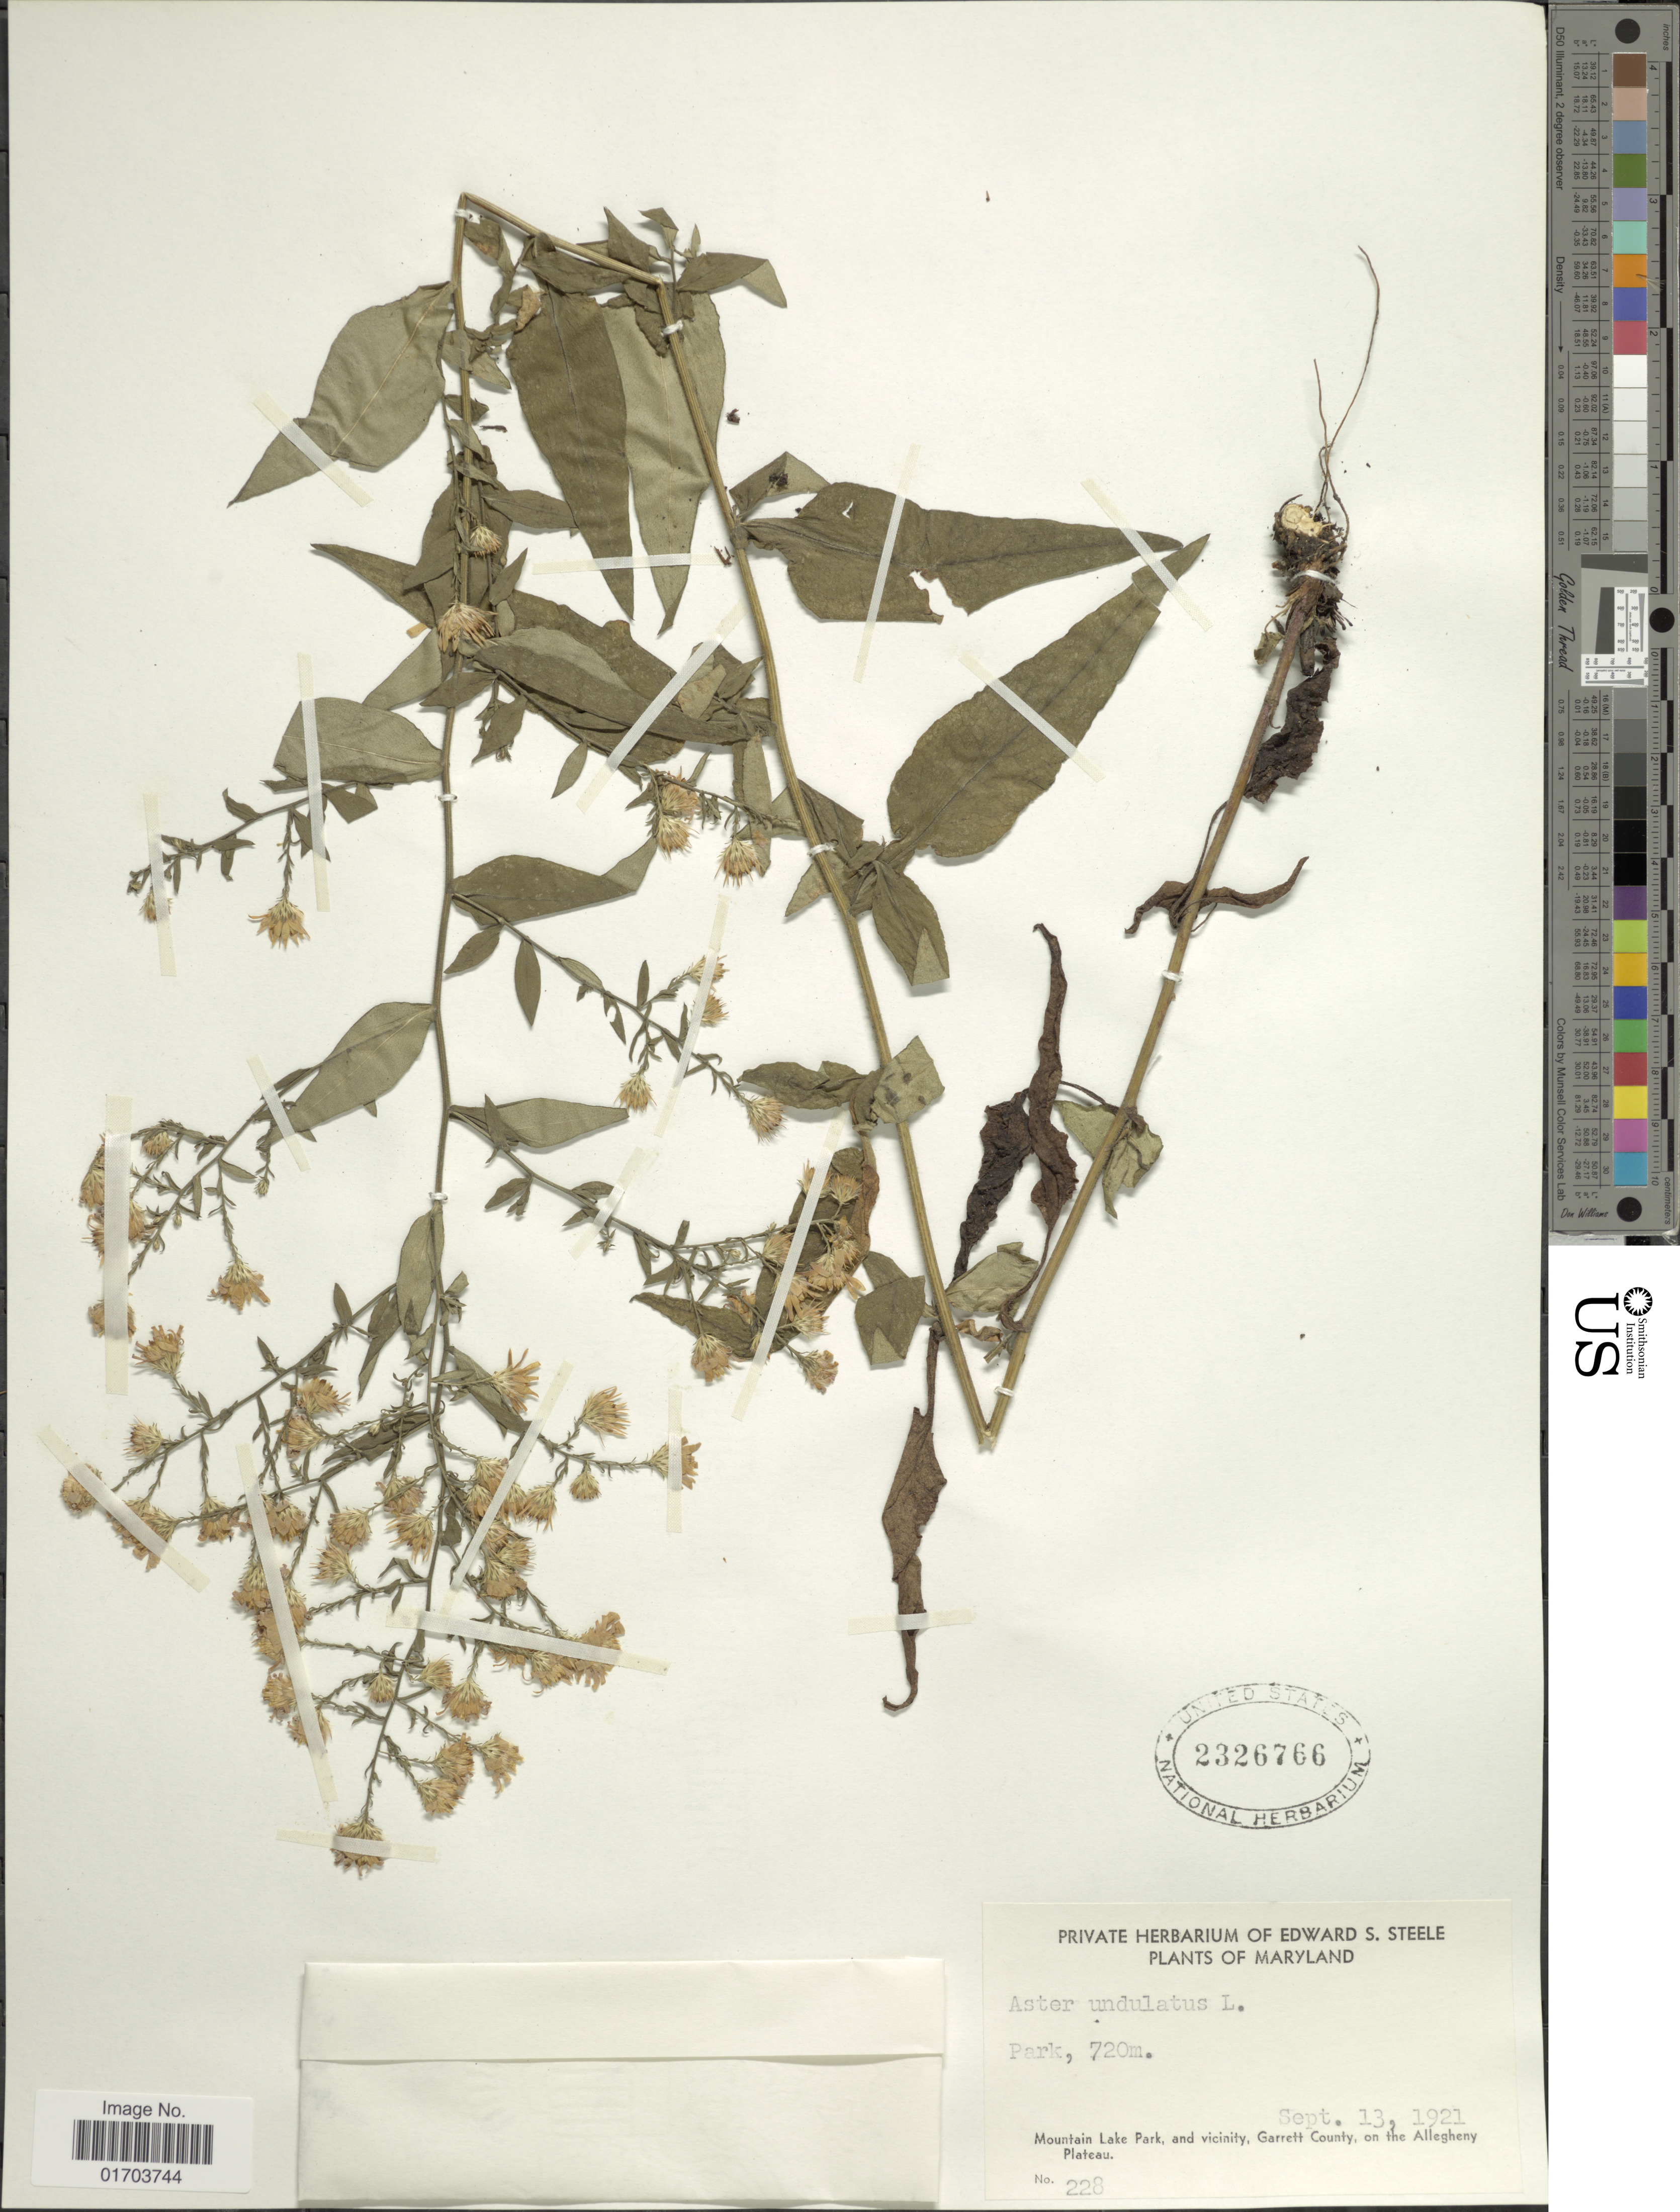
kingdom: Plantae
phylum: Tracheophyta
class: Magnoliopsida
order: Asterales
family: Asteraceae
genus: Symphyotrichum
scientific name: Symphyotrichum undulatum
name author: (L.) G.L. Nesom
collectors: ex herb. Edward S. Steele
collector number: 228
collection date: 1921-09-13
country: United States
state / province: Maryland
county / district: Garrett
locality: Park, Mountain Lake Park, and vicinity, Garrett County, on the Allegheny Plateau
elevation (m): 720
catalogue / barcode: US 2326766